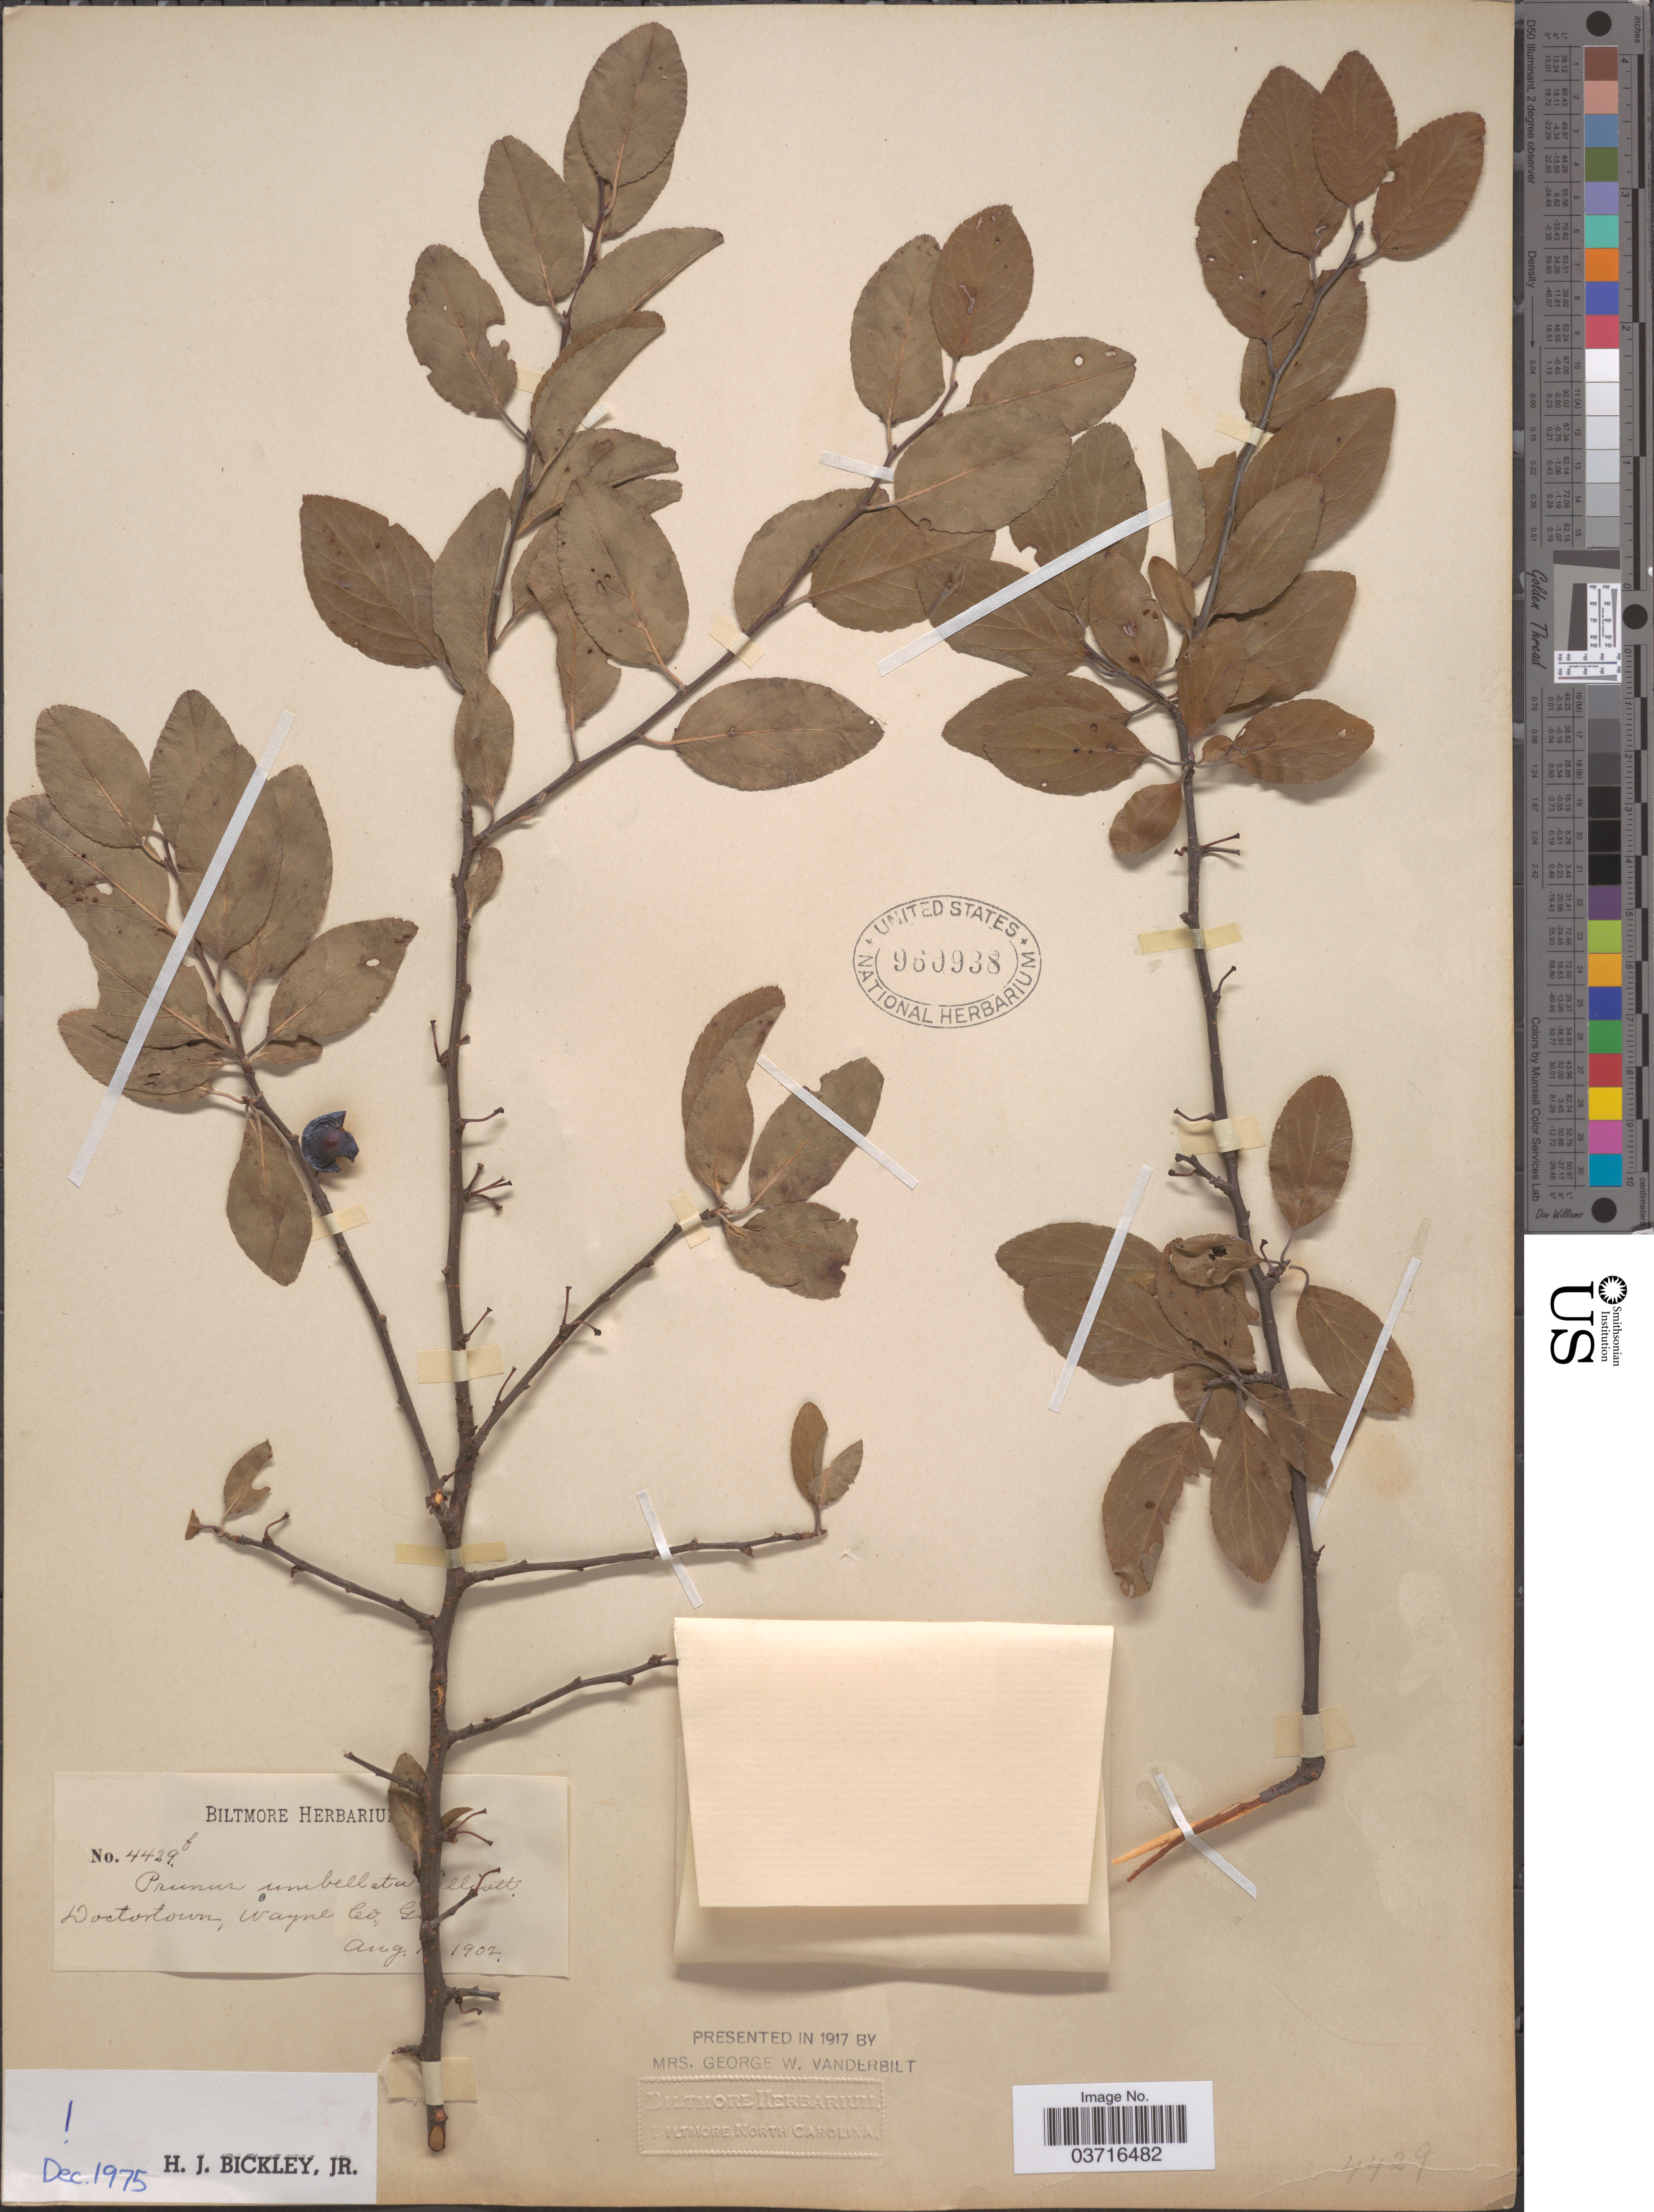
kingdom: Plantae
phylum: Tracheophyta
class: Magnoliopsida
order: Rosales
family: Rosaceae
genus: Prunus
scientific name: Prunus umbellata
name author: Elliott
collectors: ex herb. Biltmore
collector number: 4429b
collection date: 1902-08-01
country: United States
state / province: Georgia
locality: Doctortown, Wayne Co.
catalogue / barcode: US 960938